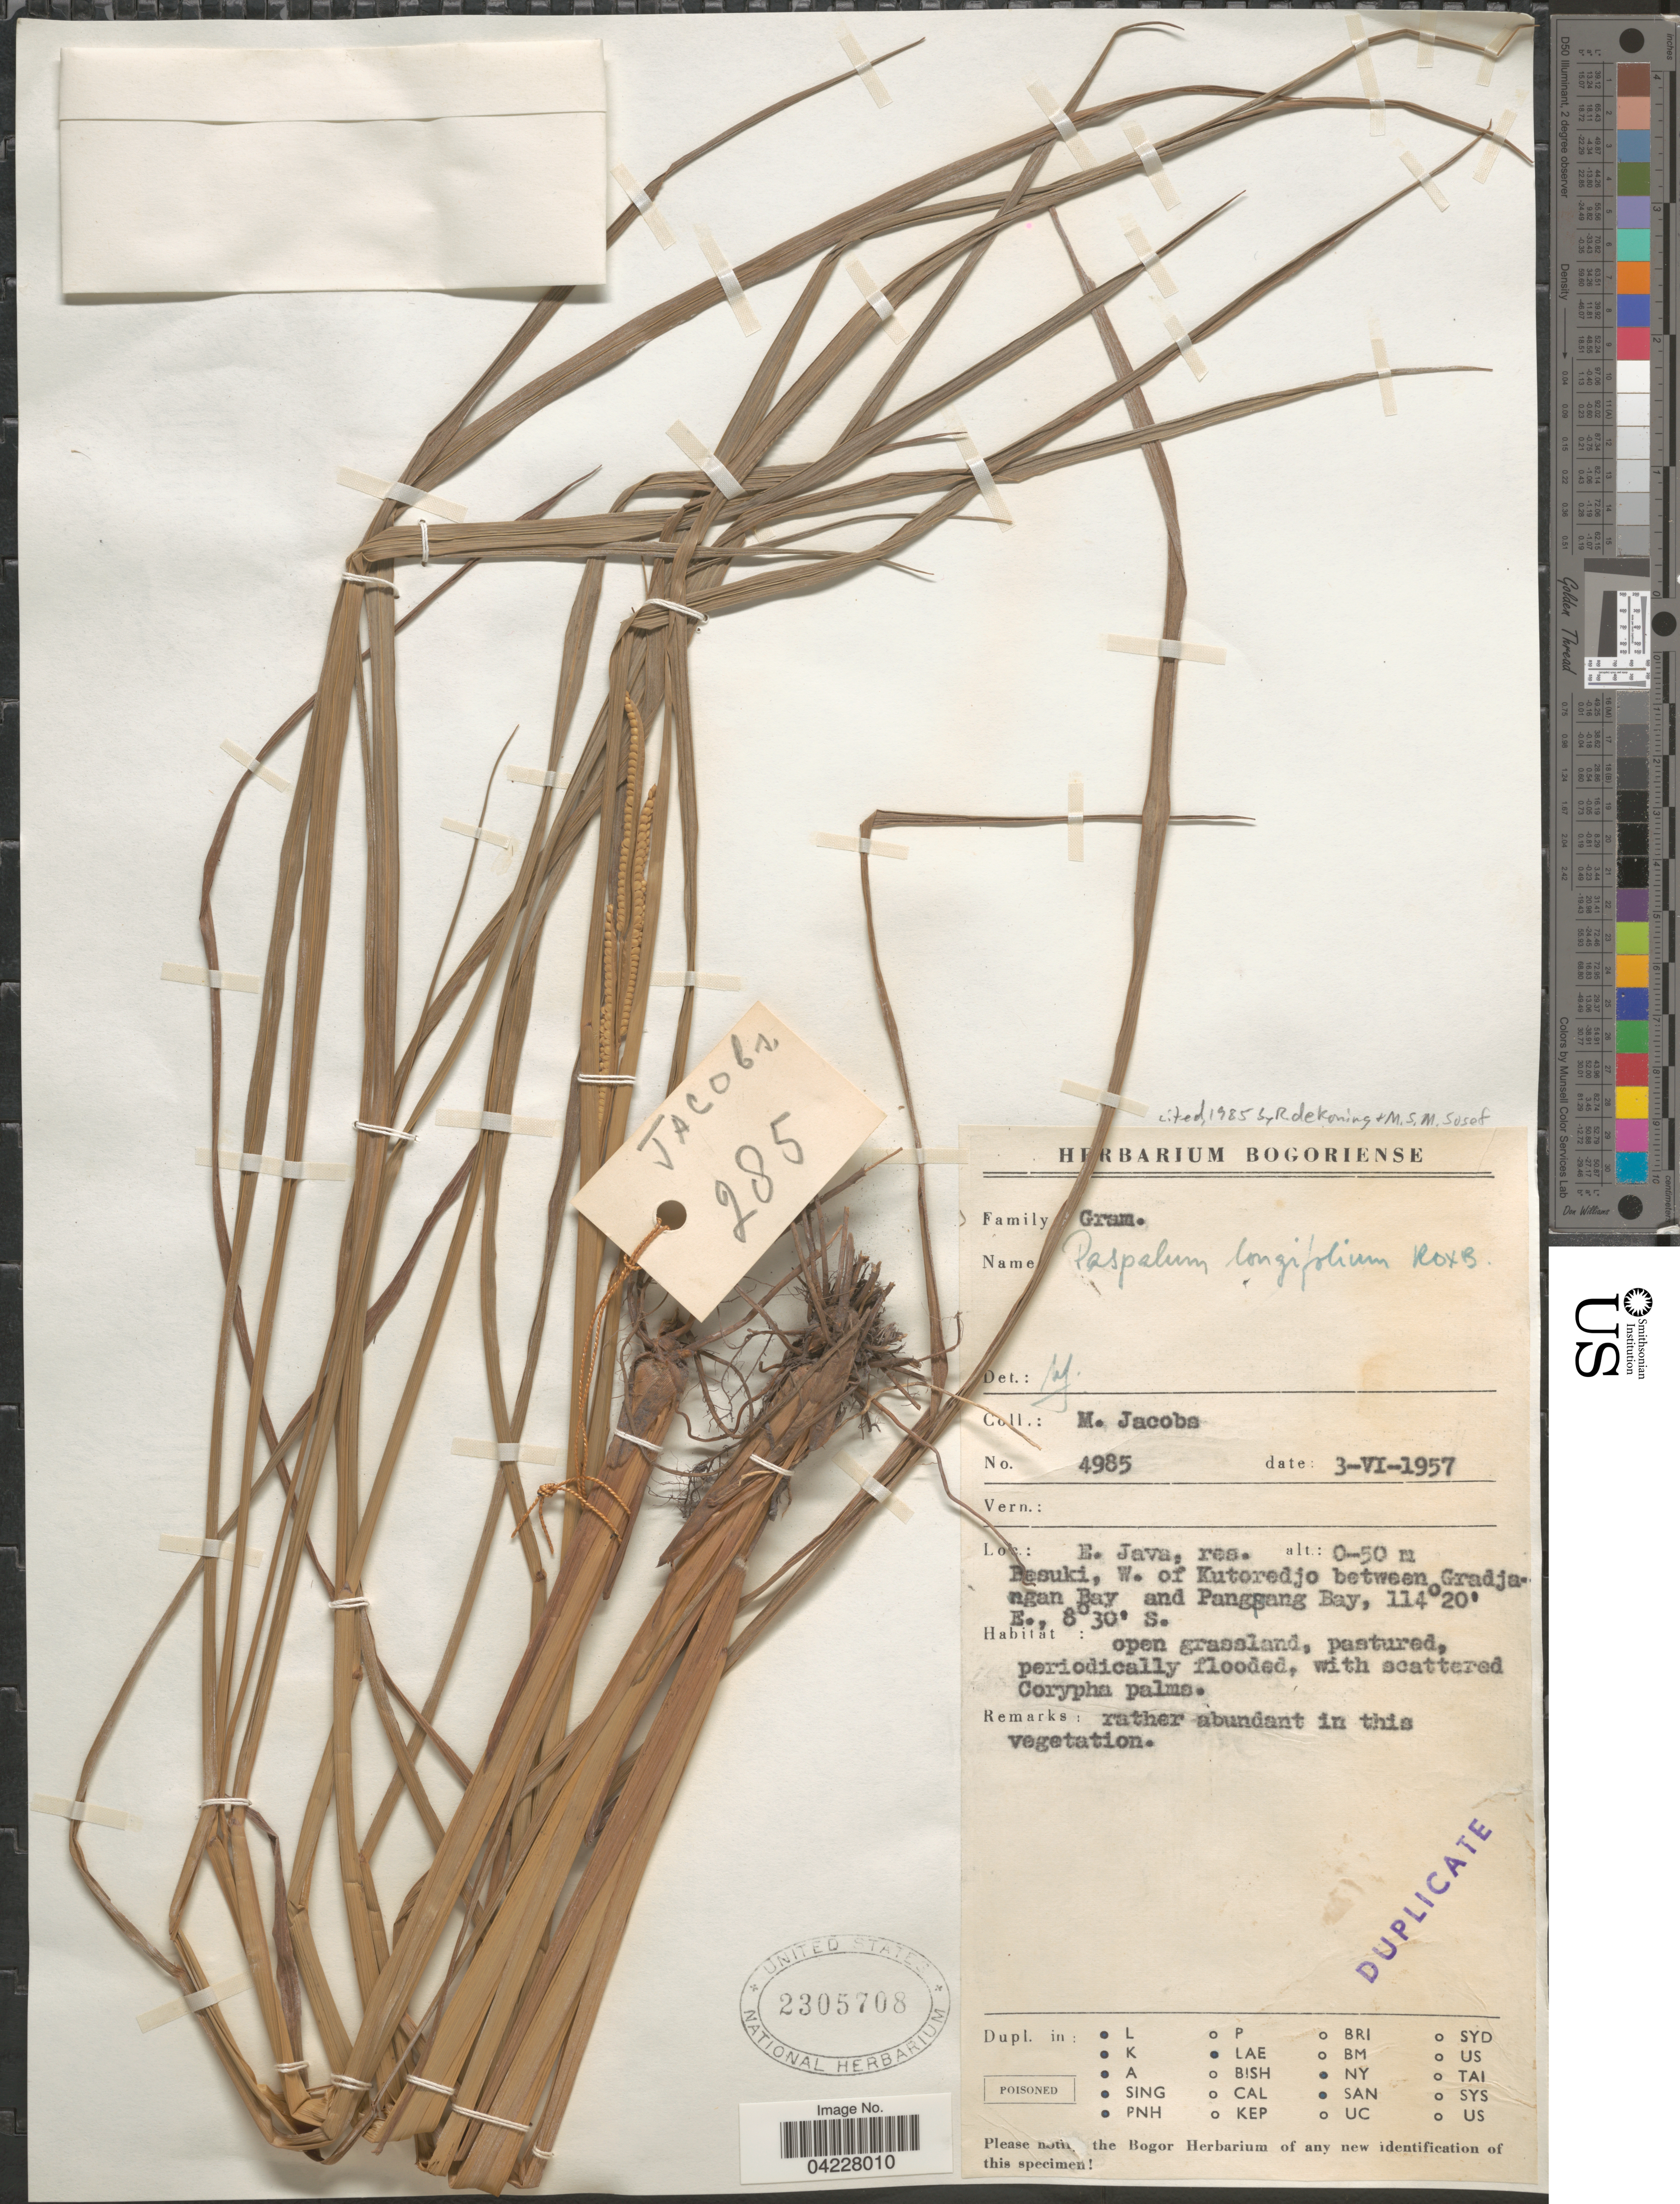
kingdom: Plantae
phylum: Tracheophyta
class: Liliopsida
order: Poales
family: Poaceae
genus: Paspalum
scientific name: Paspalum longifolium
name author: Roxb.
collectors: M. Jacobs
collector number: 4985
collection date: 1957-06-03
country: Indonesia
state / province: Java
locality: E. Java, res. [illegible text]suki, W. of Kutoredjo between Gradjaagan Bay and Panggang Bay.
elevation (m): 0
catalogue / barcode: US 2305708